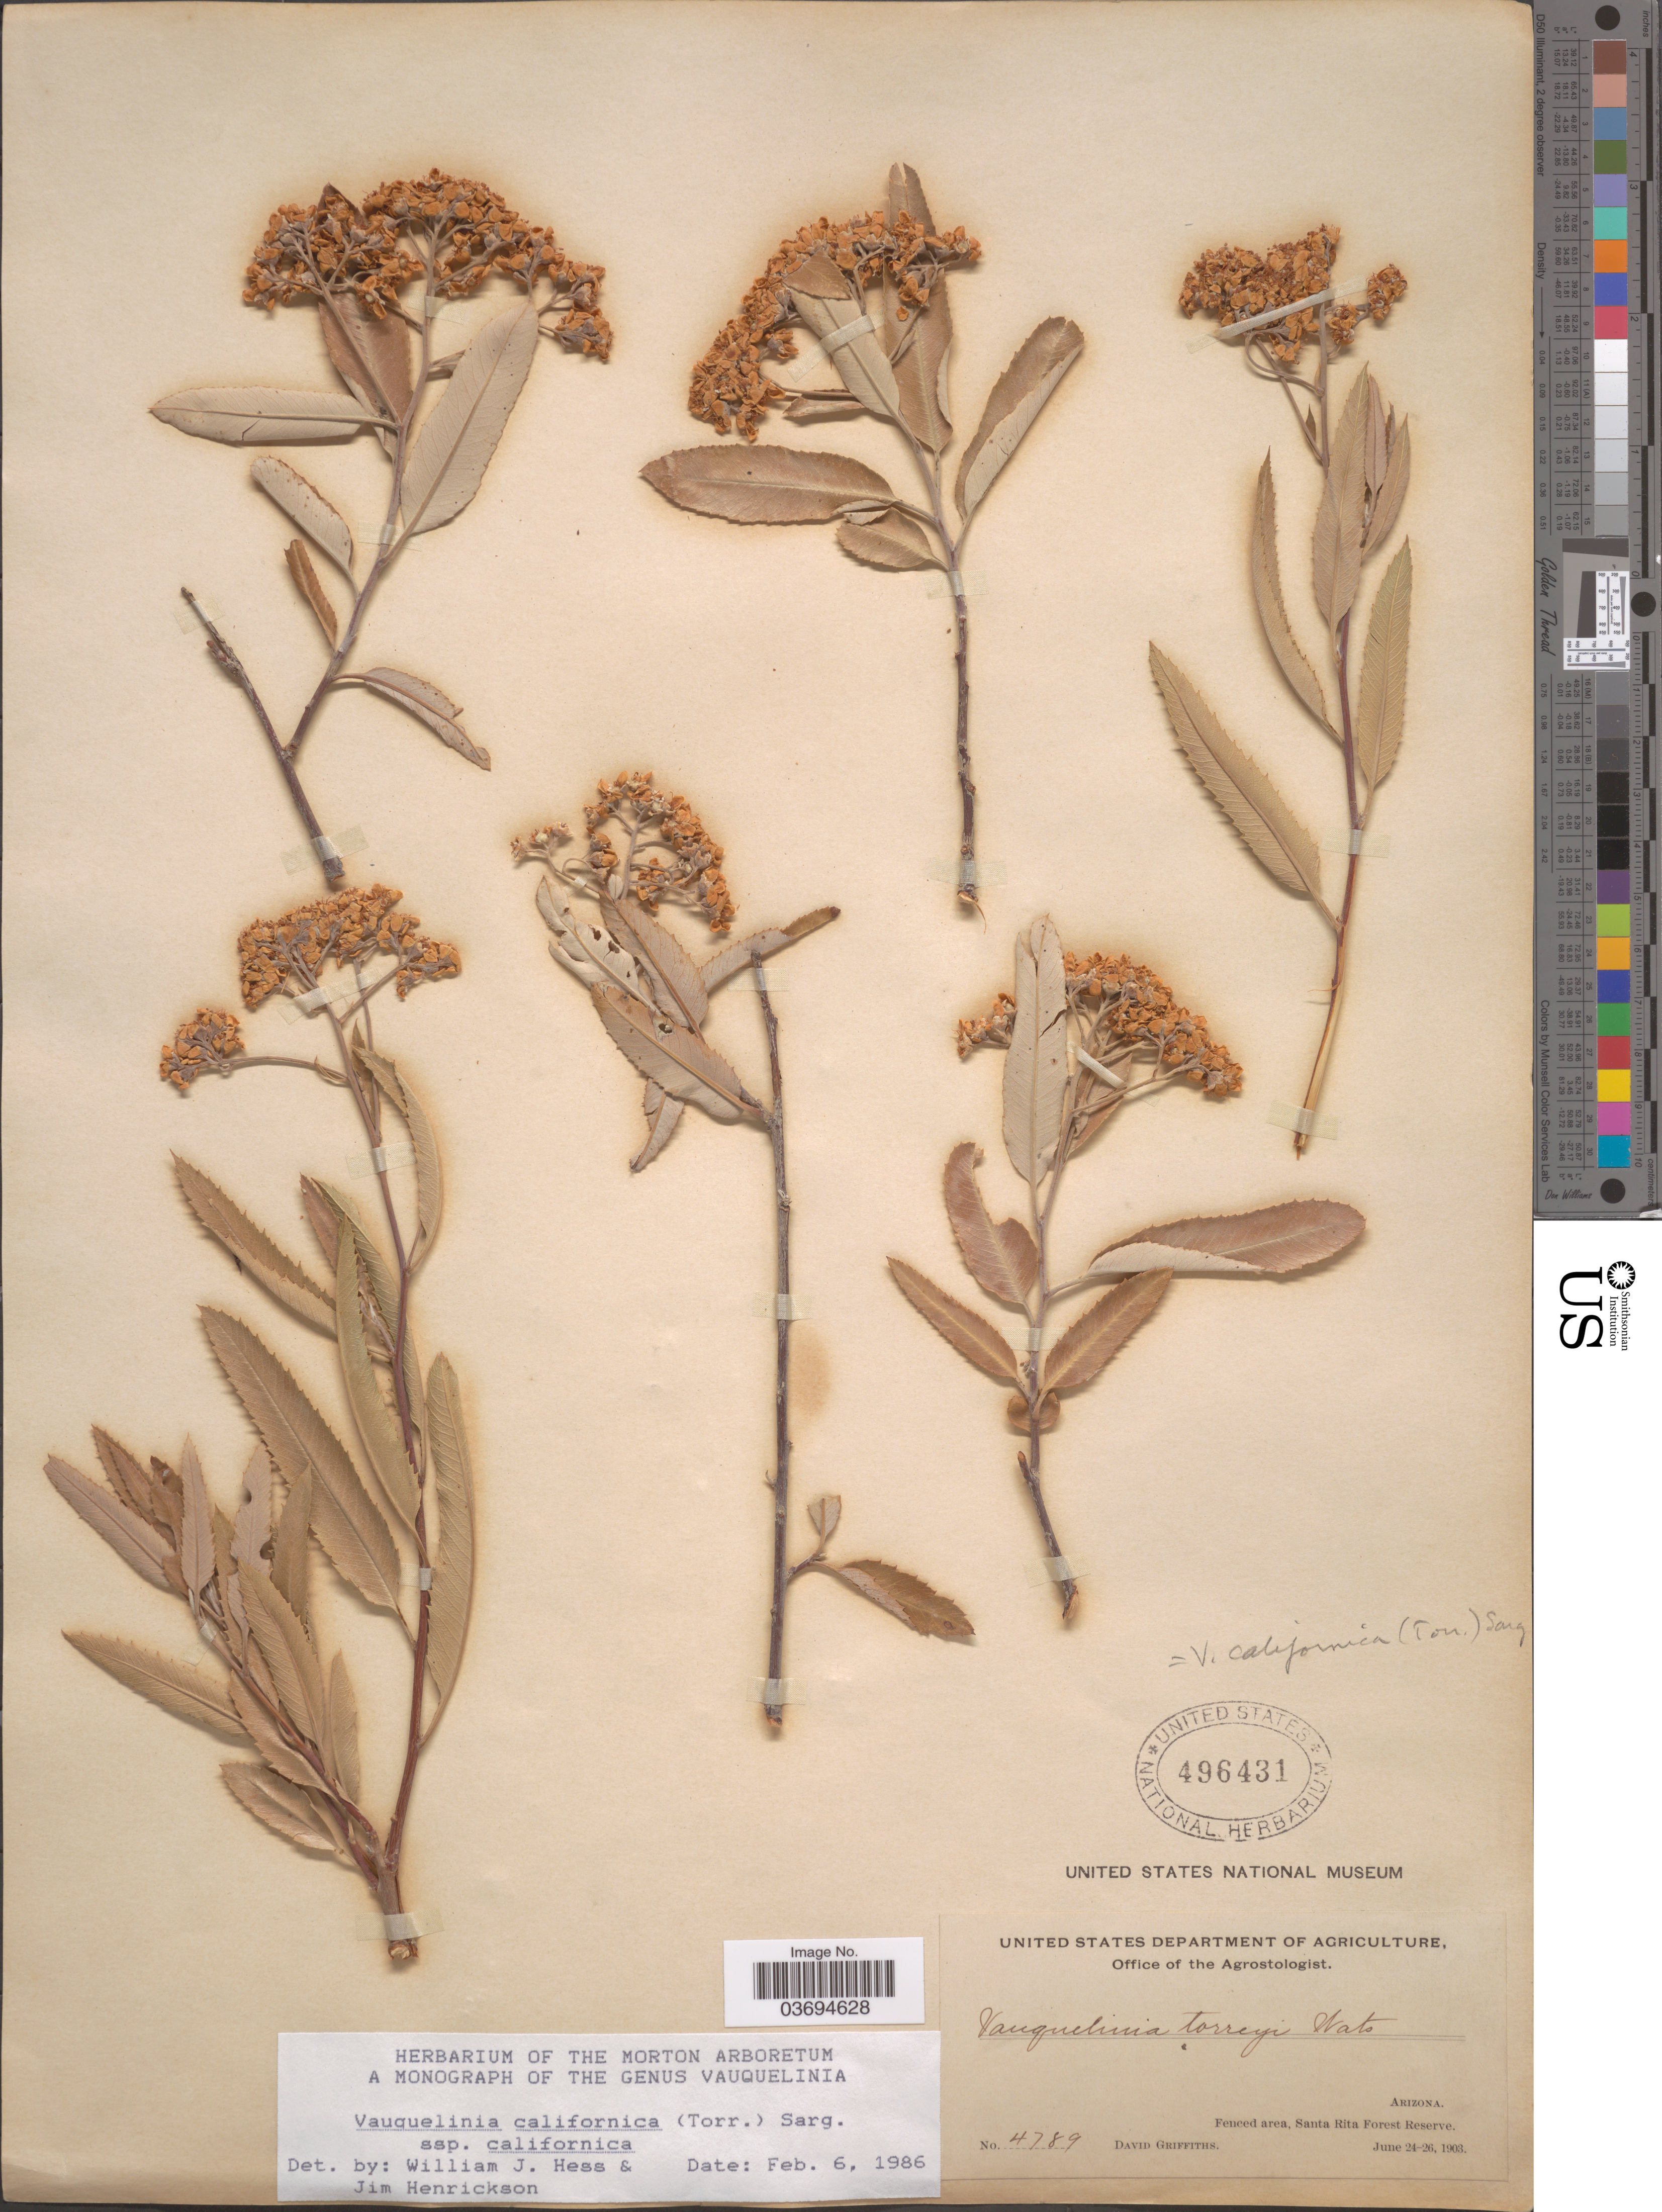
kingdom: Plantae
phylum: Tracheophyta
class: Magnoliopsida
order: Rosales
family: Rosaceae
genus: Vauquelinia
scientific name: Vauquelinia californica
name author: (Torr.) Sarg.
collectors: D. Griffiths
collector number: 4789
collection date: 1903-06-24/1903-06-26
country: United States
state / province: Arizona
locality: Fenced area, Santa Rita Forest Reserve.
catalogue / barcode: US 496431